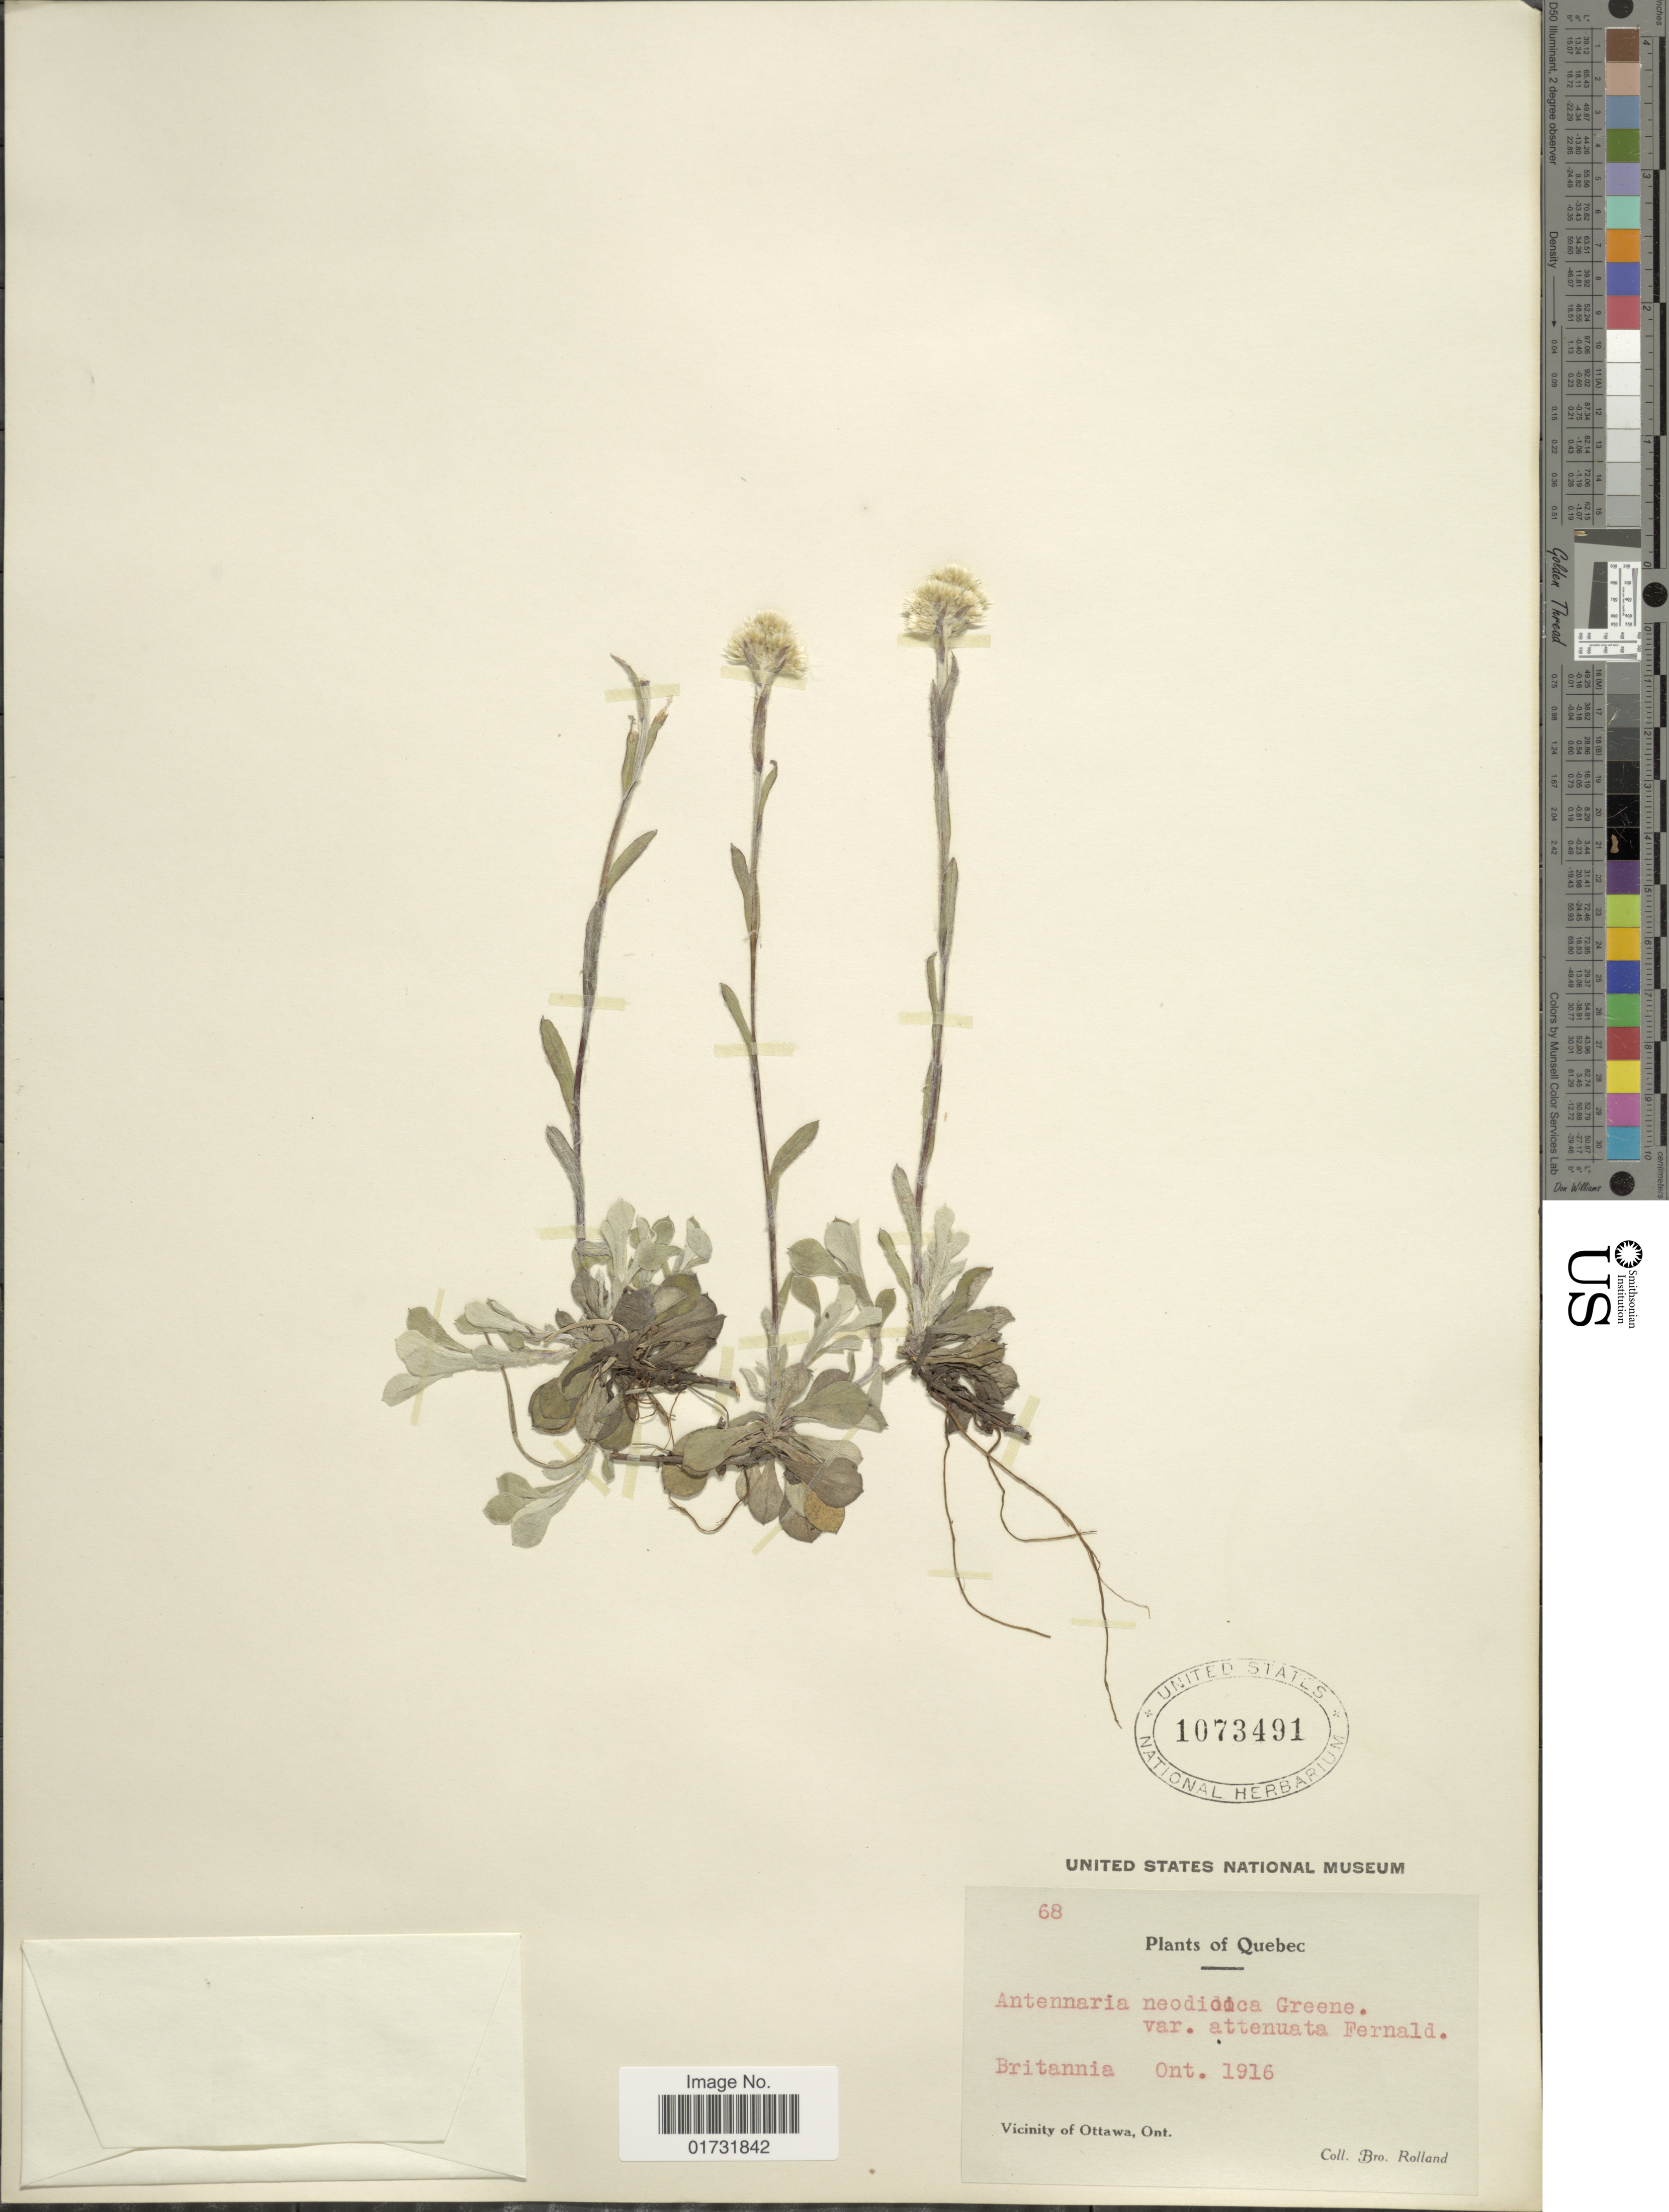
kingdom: Plantae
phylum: Tracheophyta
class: Magnoliopsida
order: Asterales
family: Asteraceae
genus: Antennaria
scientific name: Antennaria neodioica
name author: Greene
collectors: B. Rolland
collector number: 68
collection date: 1916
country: Canada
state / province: Ontario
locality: Britannia. Vicinity of Ottawa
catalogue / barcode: US 1073491